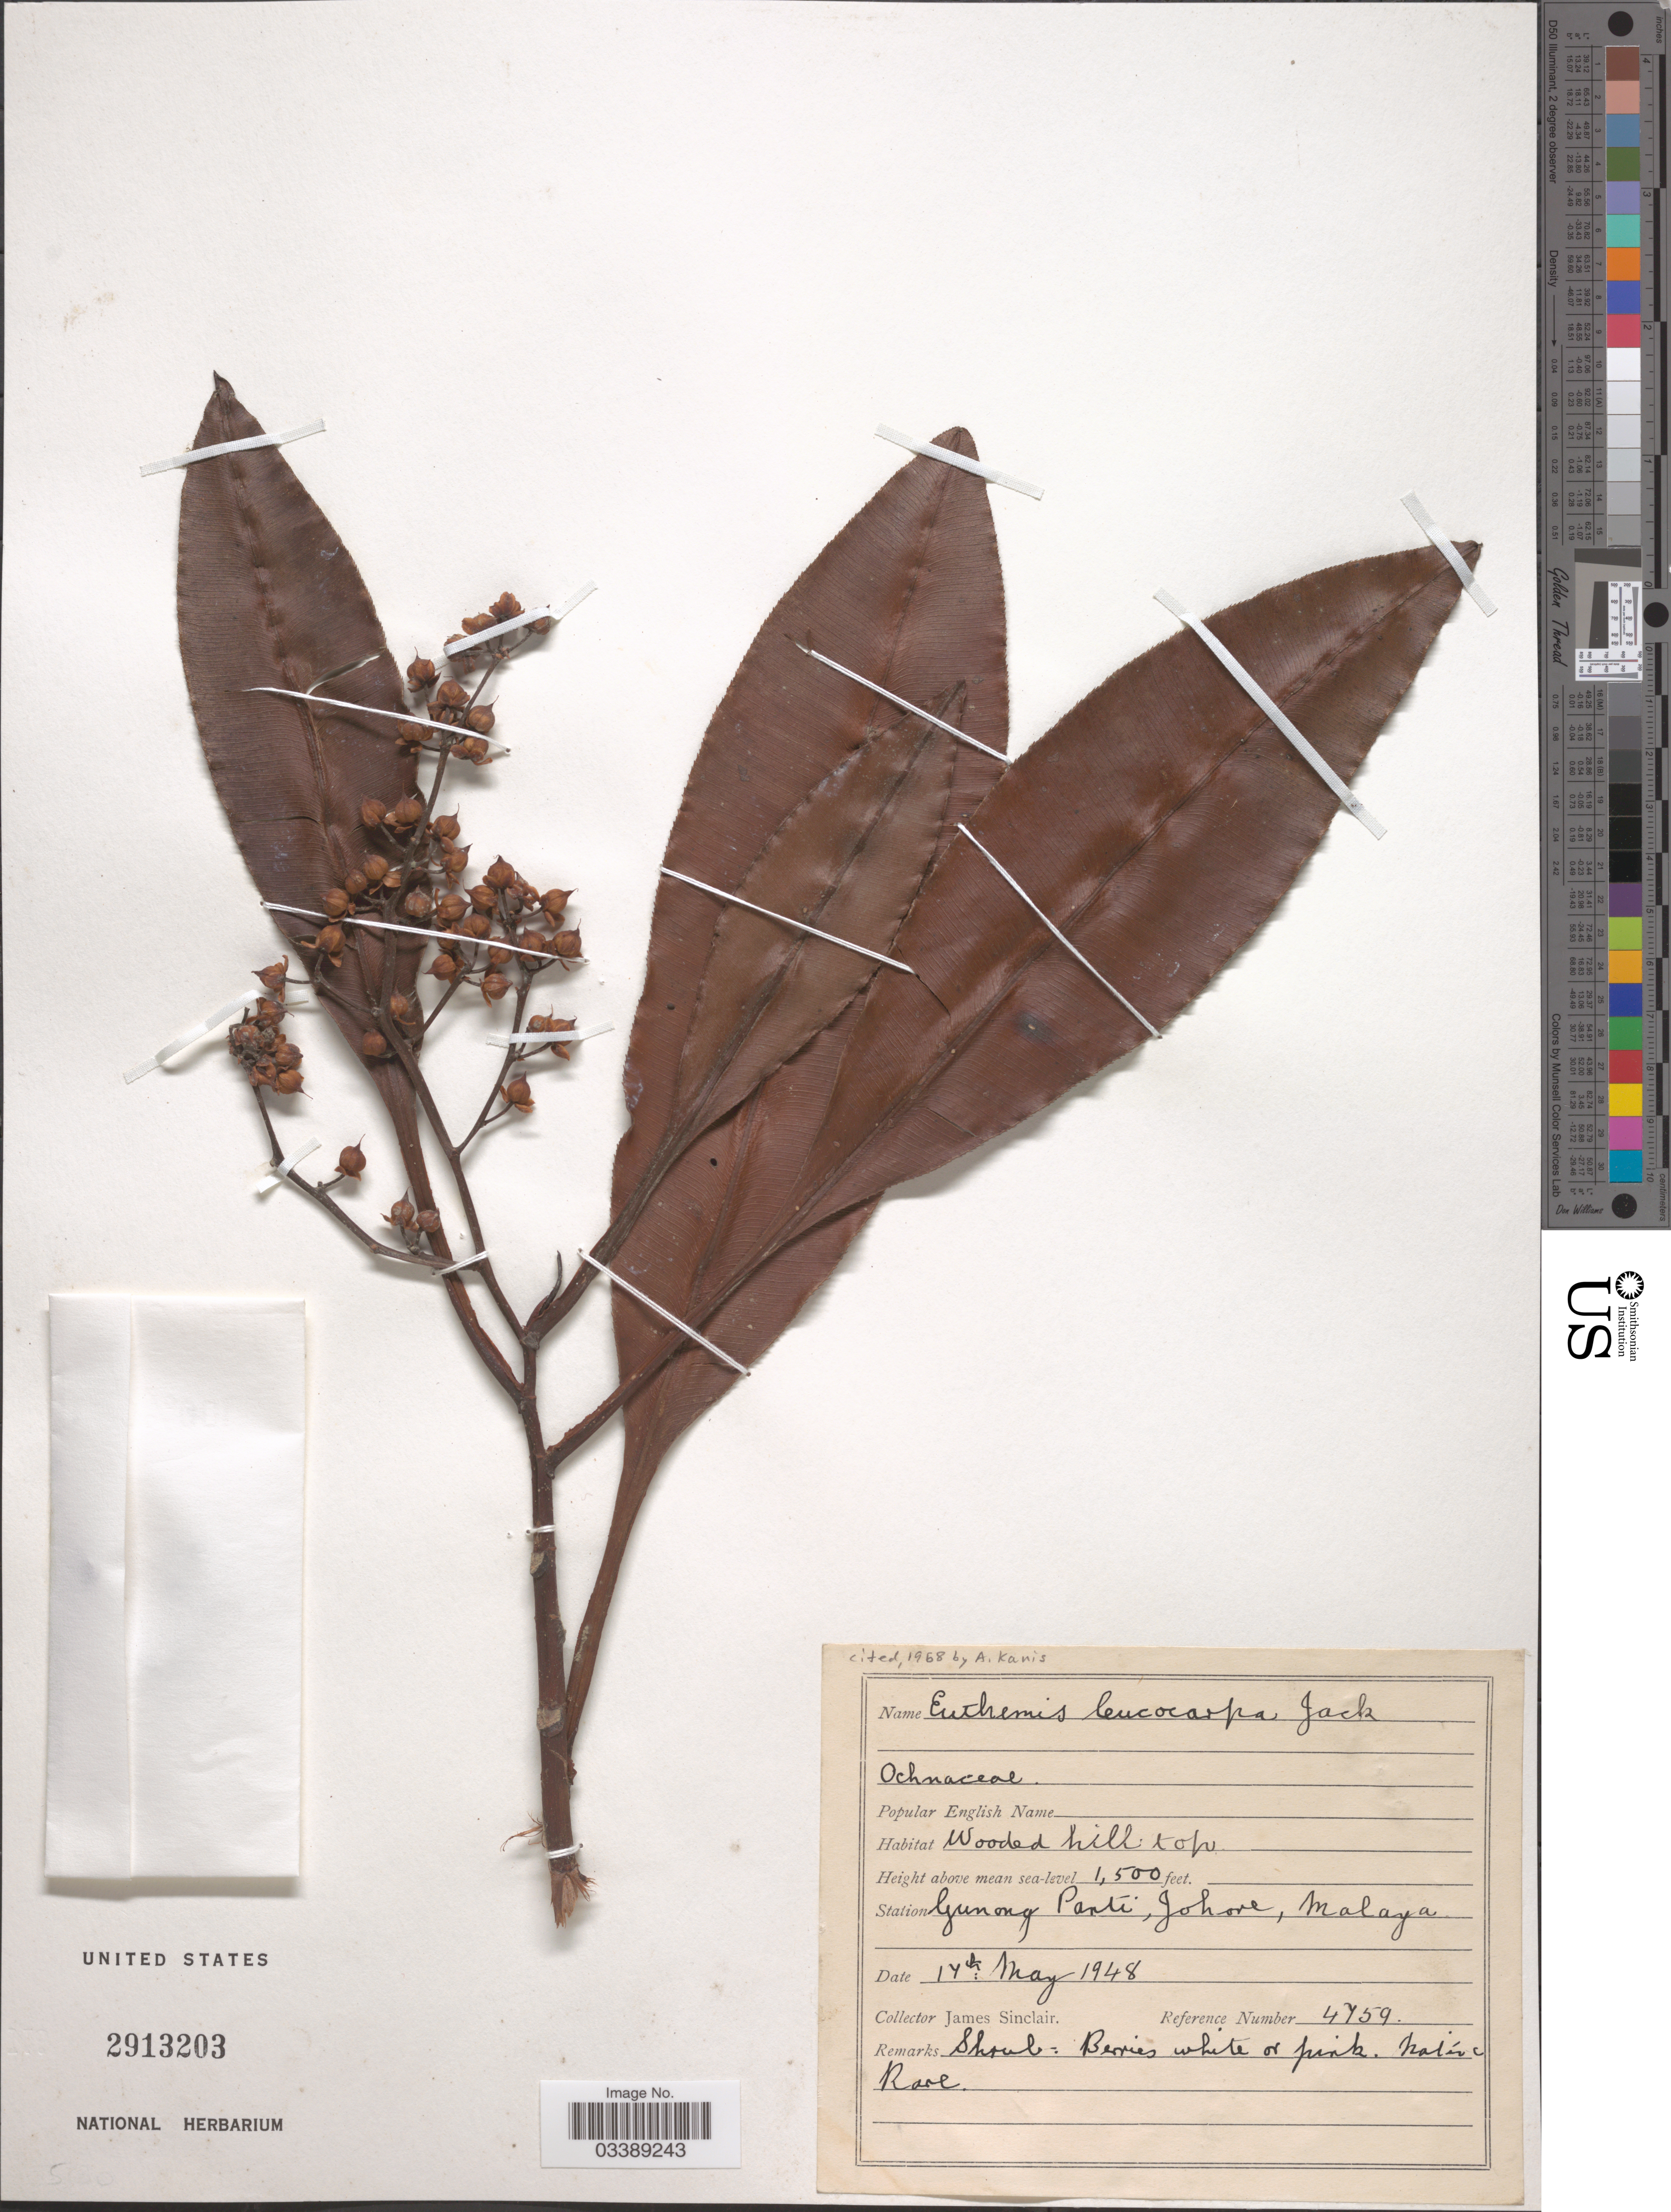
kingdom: Plantae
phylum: Tracheophyta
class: Magnoliopsida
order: Malpighiales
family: Ochnaceae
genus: Euthemis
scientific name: Euthemis leucocarpa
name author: Jack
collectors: J. Sinclair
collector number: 4759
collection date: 1948-05-17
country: Malaysia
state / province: Johor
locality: Station Gunong Panti, Johore, Malaya.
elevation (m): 457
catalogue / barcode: US 2913203